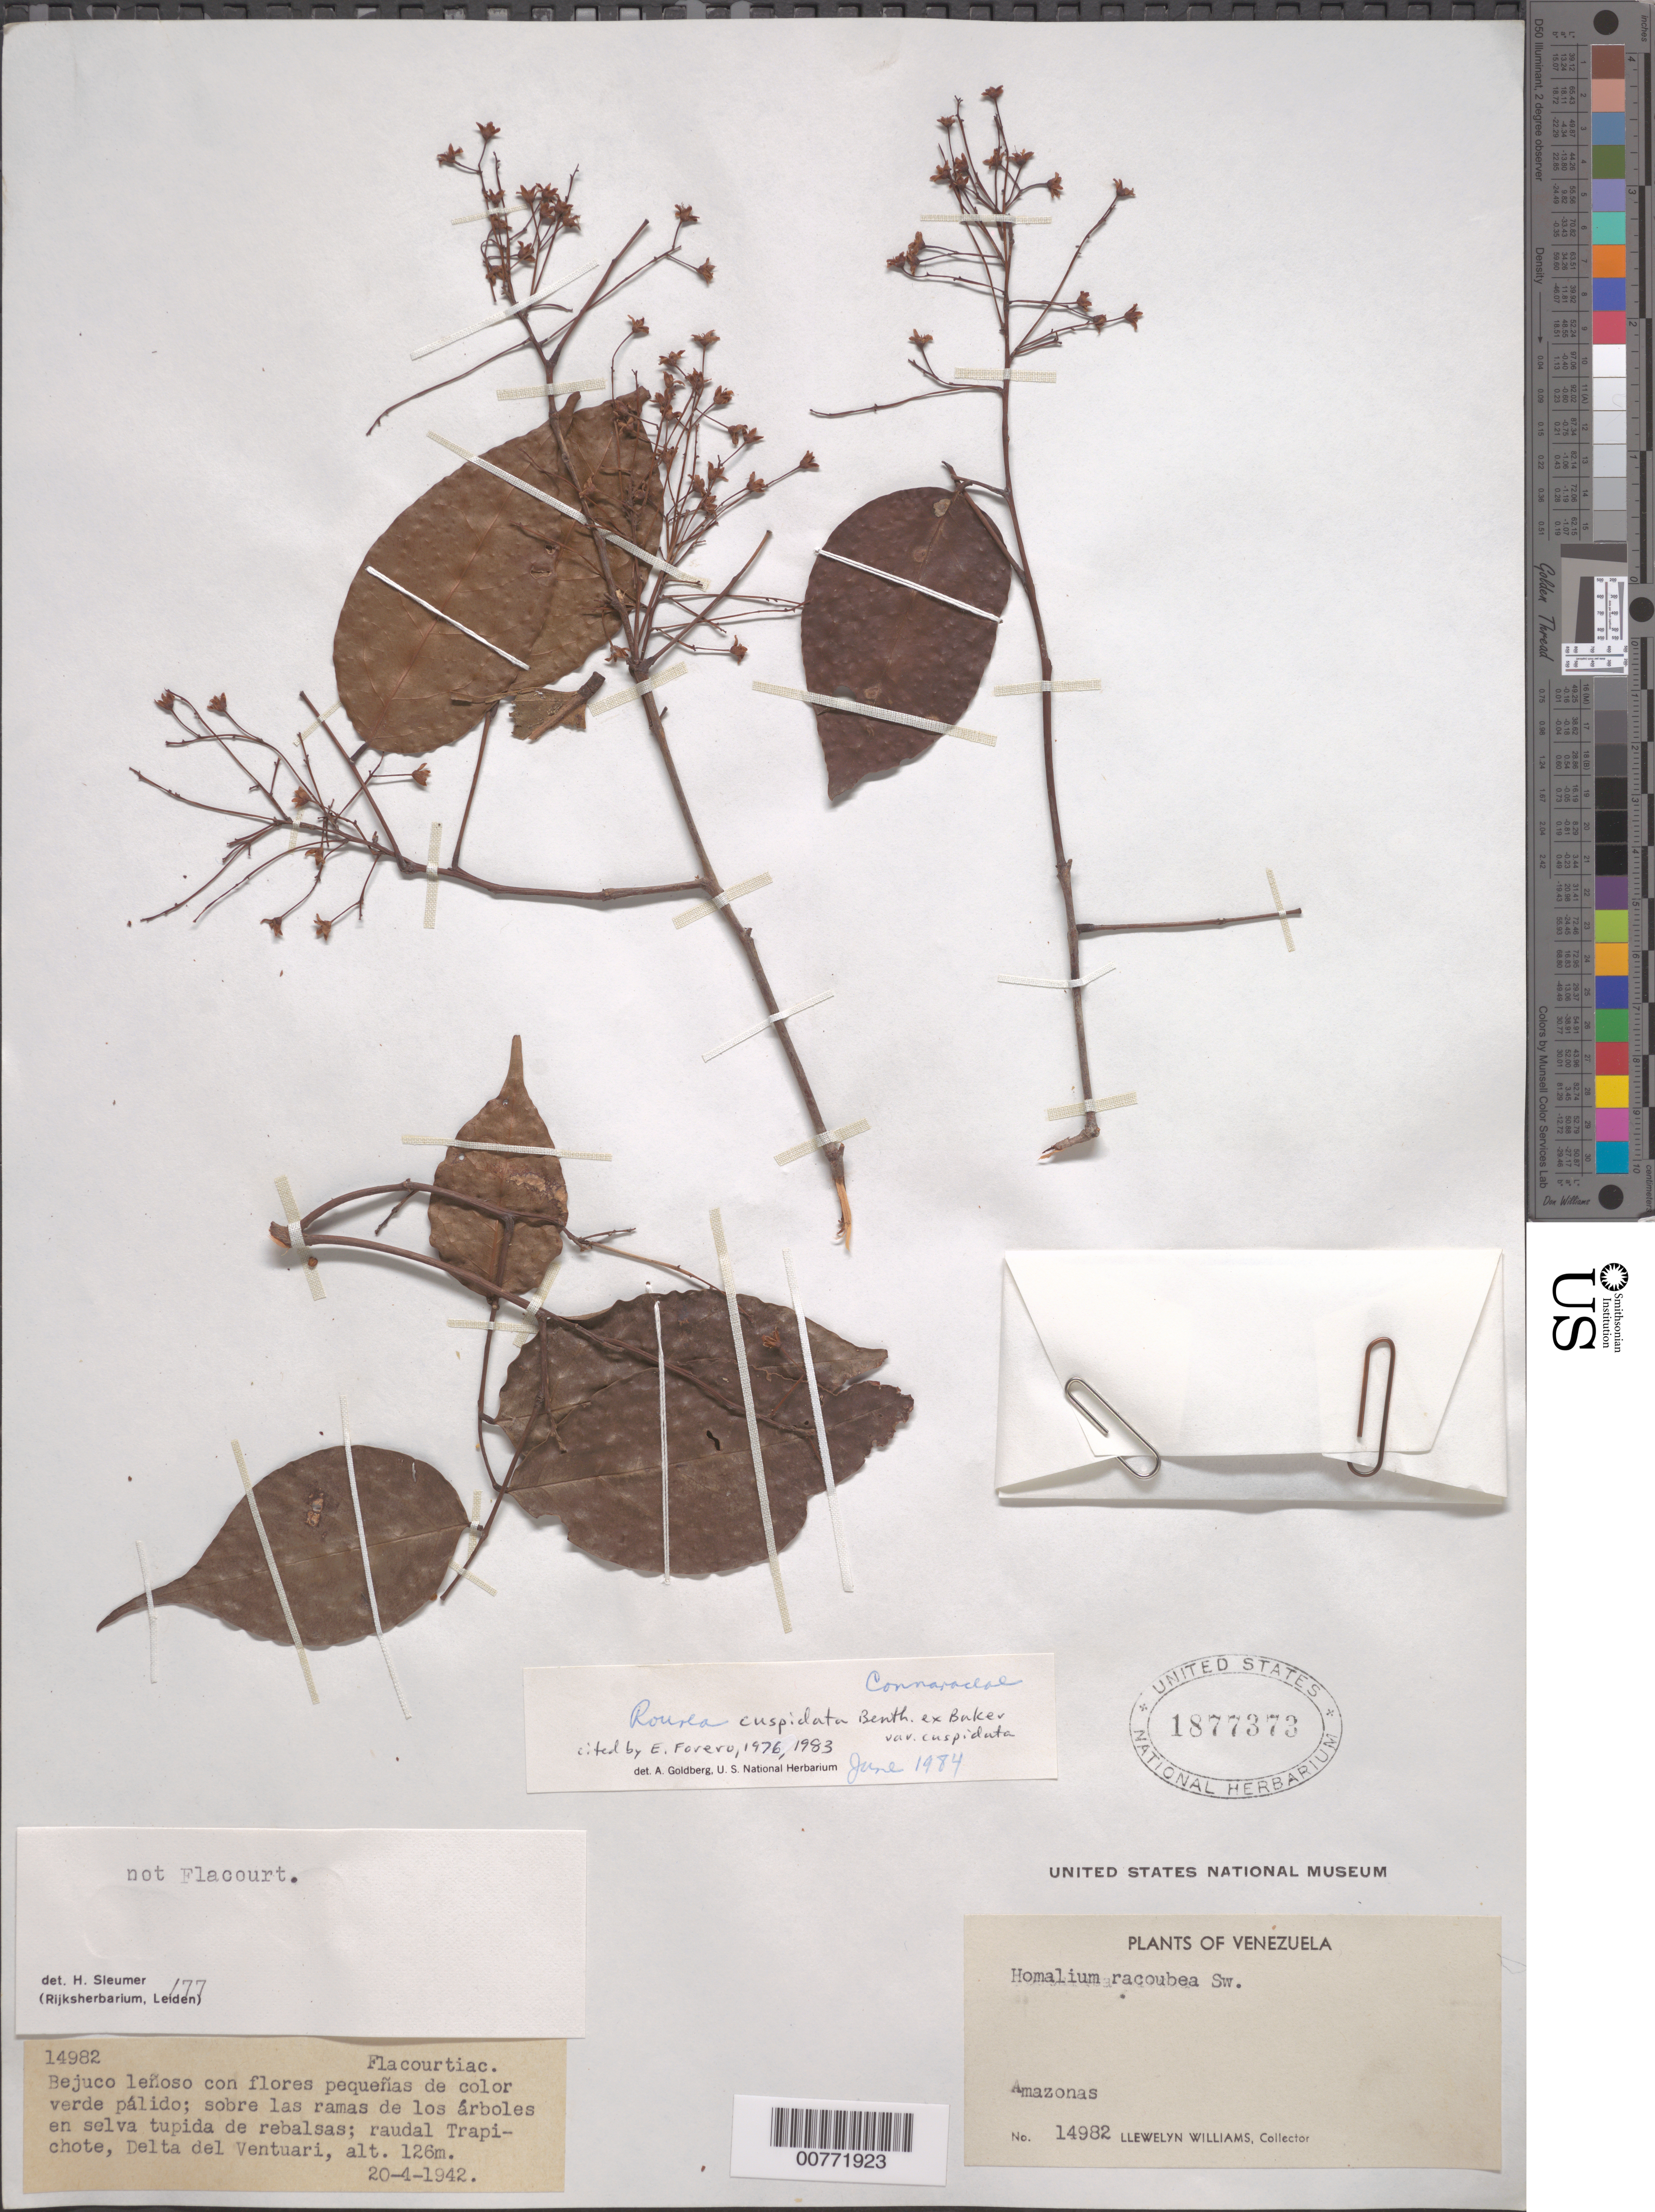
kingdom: Plantae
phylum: Tracheophyta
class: Magnoliopsida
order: Oxalidales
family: Connaraceae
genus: Rourea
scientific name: Rourea cuspidata var. cuspidata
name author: Benth. ex Baker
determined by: Forero, E.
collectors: Ll. Williams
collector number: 14982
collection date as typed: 20-Apr-42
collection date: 1942-04-20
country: Venezuela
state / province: Amazonas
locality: Raudal Trapichote, delta del Ventuari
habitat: Raudal; en selva tupida de rebalsas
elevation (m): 126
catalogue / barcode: US 1877373